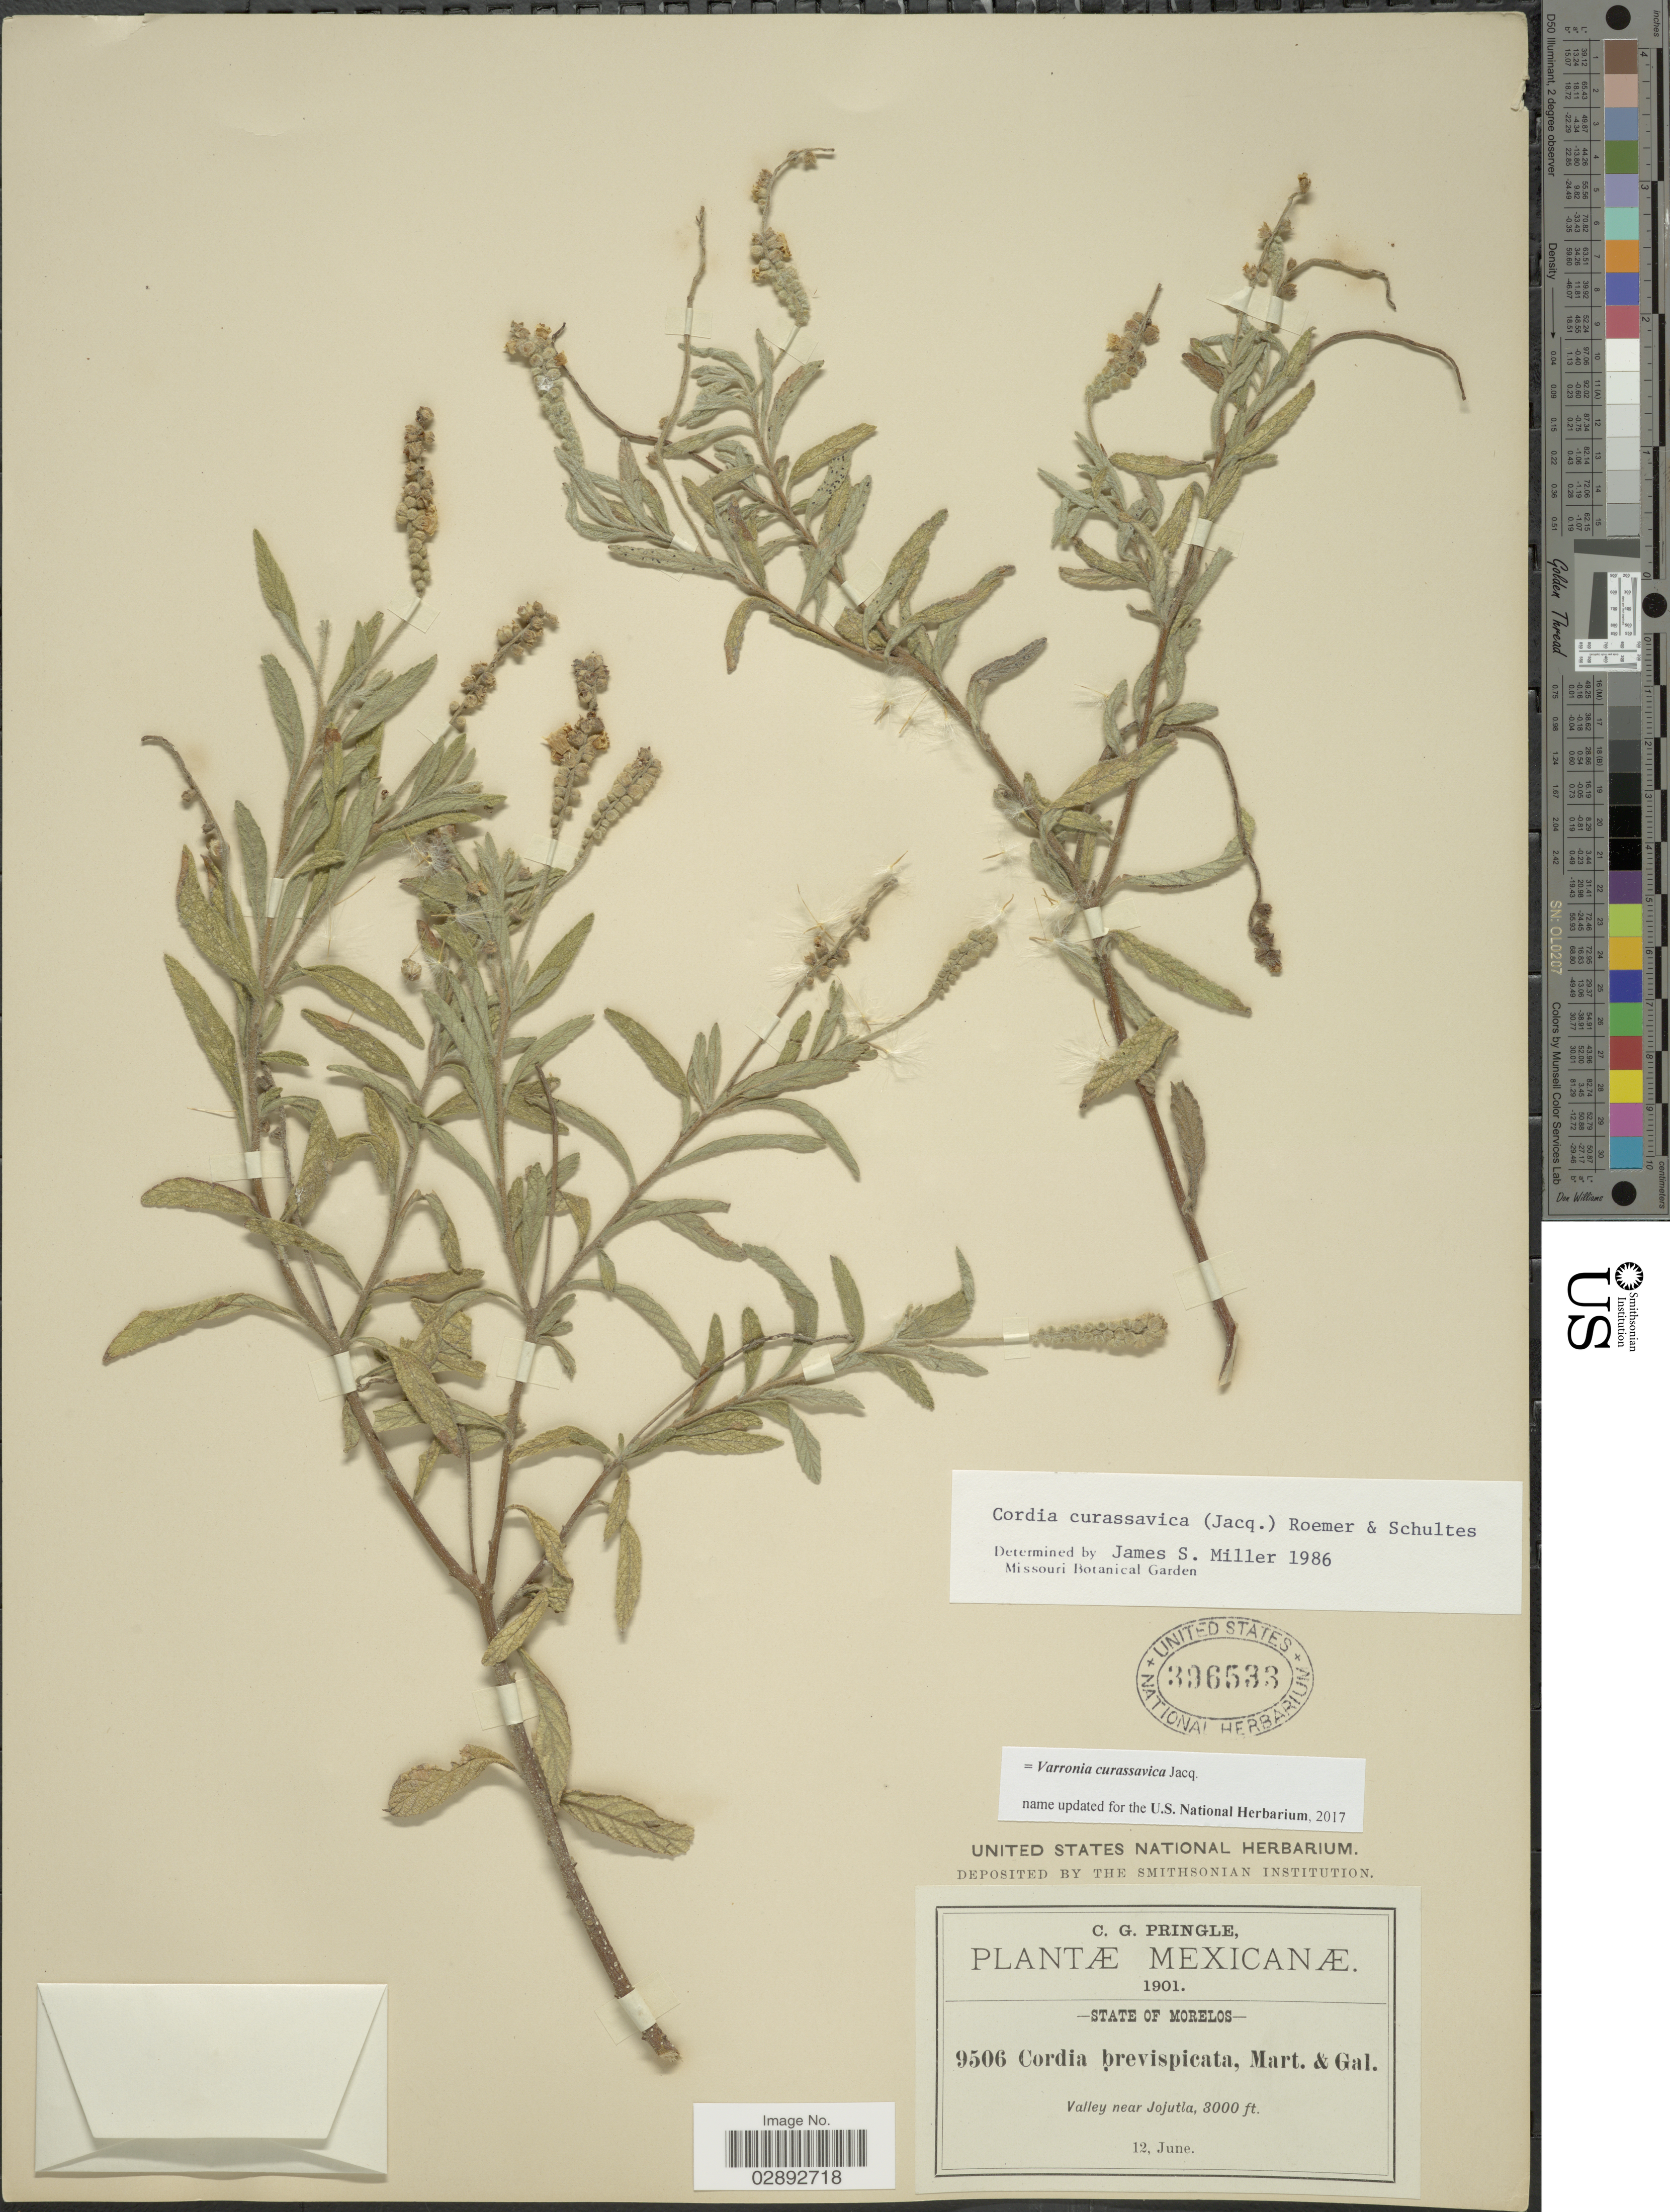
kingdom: Plantae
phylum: Tracheophyta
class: Magnoliopsida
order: Boraginales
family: Cordiaceae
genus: Varronia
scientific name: Varronia curassavica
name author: Jacq.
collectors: C. G. Pringle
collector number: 9506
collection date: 1901-06-12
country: Mexico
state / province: Morelos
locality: State of Morelos. Valley near Jojutla.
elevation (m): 914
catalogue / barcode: US 396533